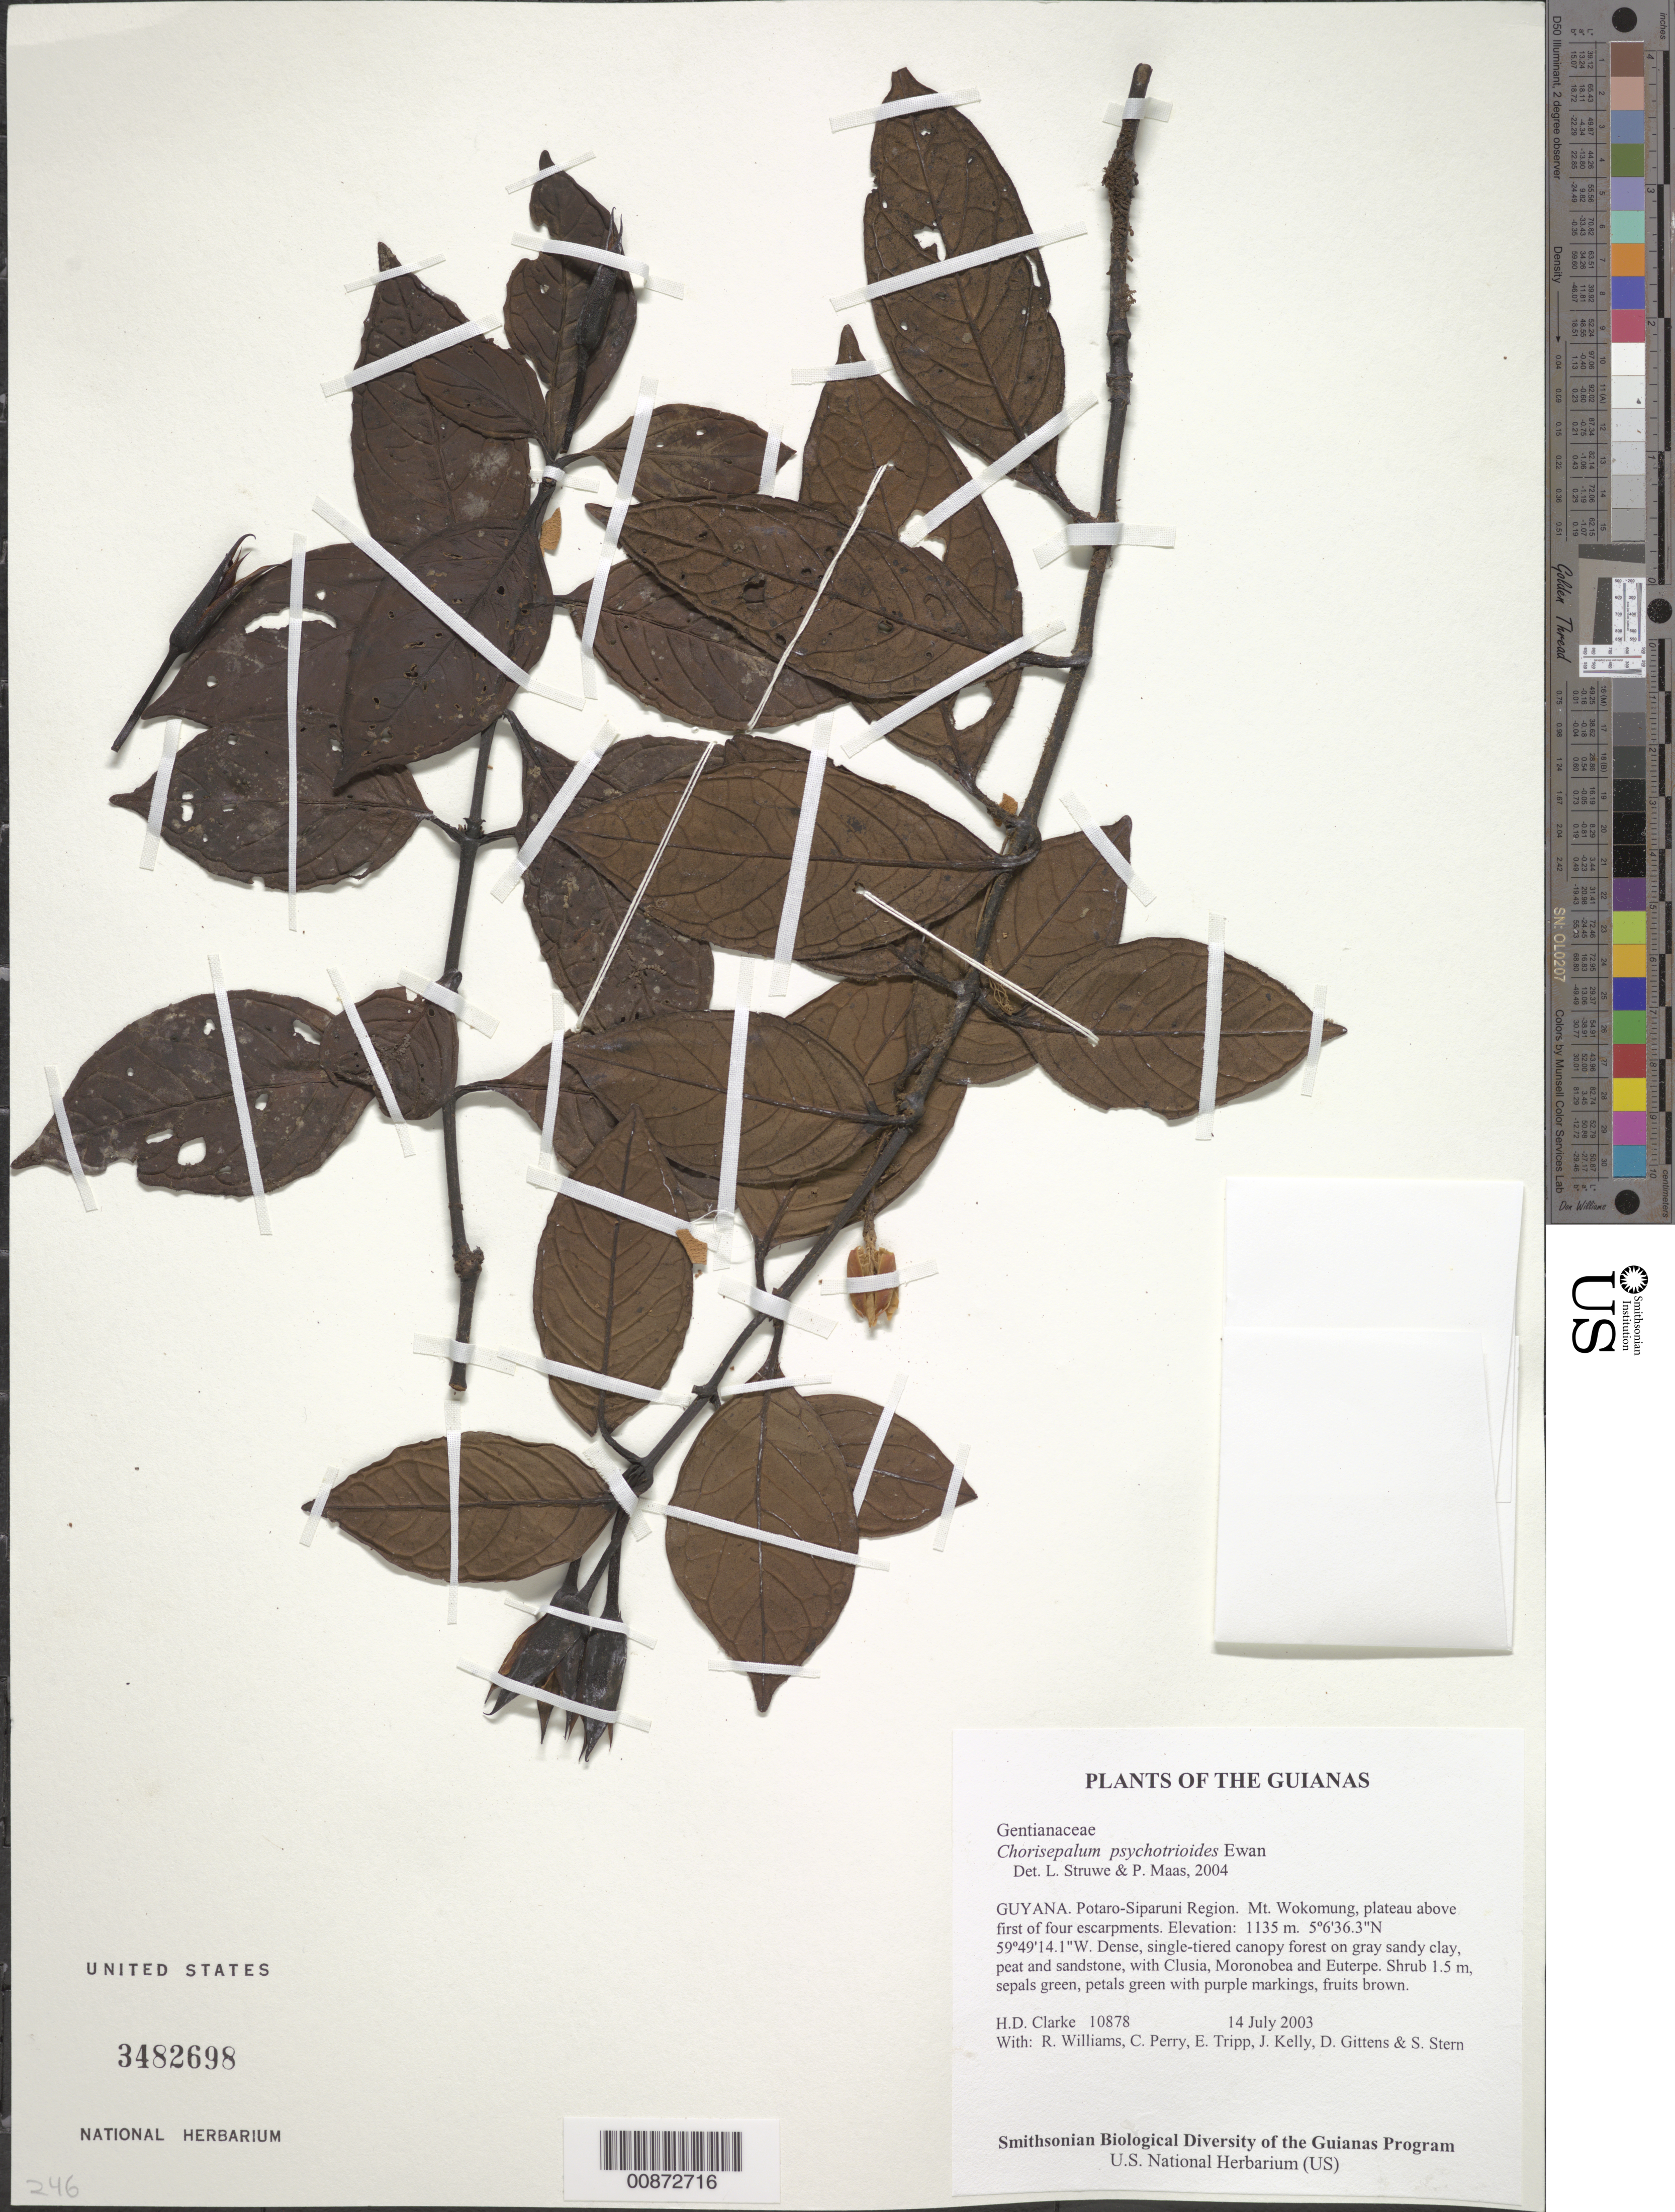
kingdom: Plantae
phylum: Tracheophyta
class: Magnoliopsida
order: Gentianales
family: Gentianaceae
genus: Chorisepalum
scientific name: Chorisepalum psychotrioides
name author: Ewan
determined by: Struwe, L.; Maas, P. J.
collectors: H. D. Clarke, R. Williams, C. Perry, E. Tripp, J. Kelly, D. Gittens & S. R. Stern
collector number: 10878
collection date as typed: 14 July 2003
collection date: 2003-07-14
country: Guyana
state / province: Potaro-Siparuni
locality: Mt. Wokomung, plateau above first of four escarpments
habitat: Dense, single-tiered canopy forest on gray sandy clay, peat and sandstone, with Clusia, Moronobea and Euterpe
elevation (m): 1135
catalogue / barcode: US 3482698